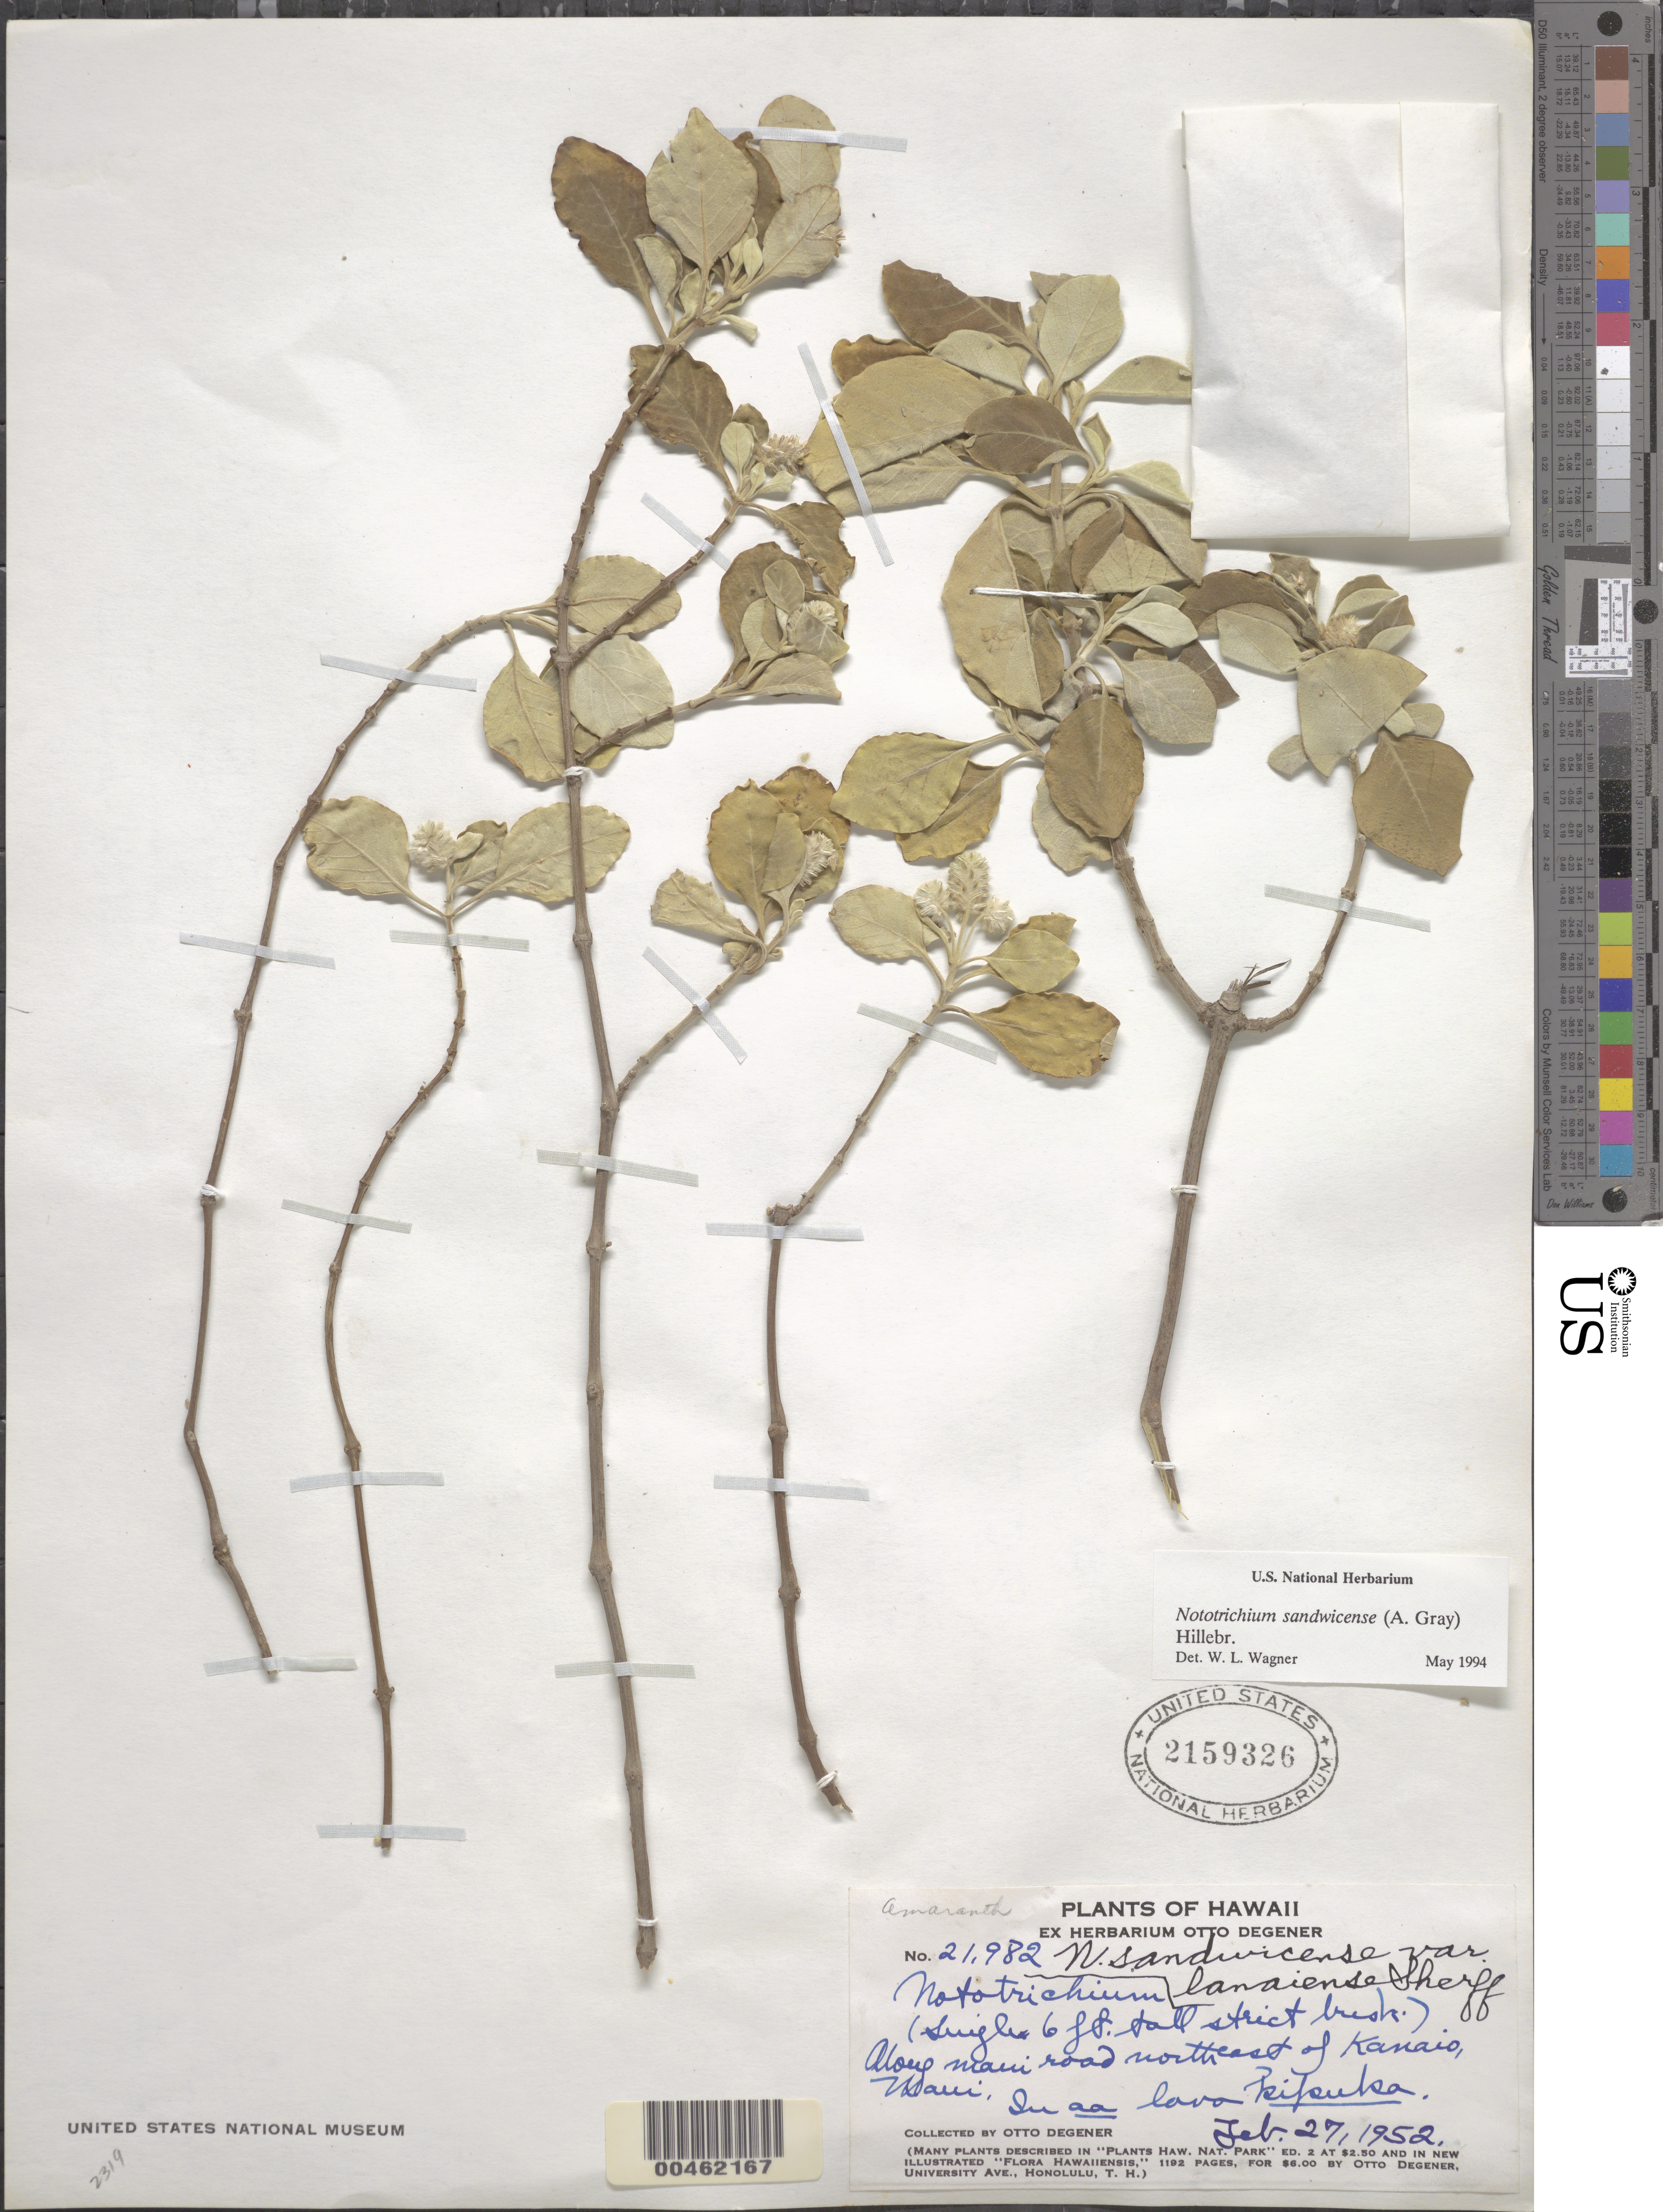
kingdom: Plantae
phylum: Tracheophyta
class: Magnoliopsida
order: Caryophyllales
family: Amaranthaceae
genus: Achyranthes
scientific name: Achyranthes sandwicensis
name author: (A. Gray) Di Vincenzo et al.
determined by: Wagner, W. L., (BOT), Smithsonian Institution - National Museum of Natural History (UNITED STATES)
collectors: O. Degener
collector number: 21982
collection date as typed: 27 Feb 1952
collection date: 1952-02-27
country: United States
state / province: Hawaii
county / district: Maui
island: Maui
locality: Along main road NE of Kanaio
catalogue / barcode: US 2159326